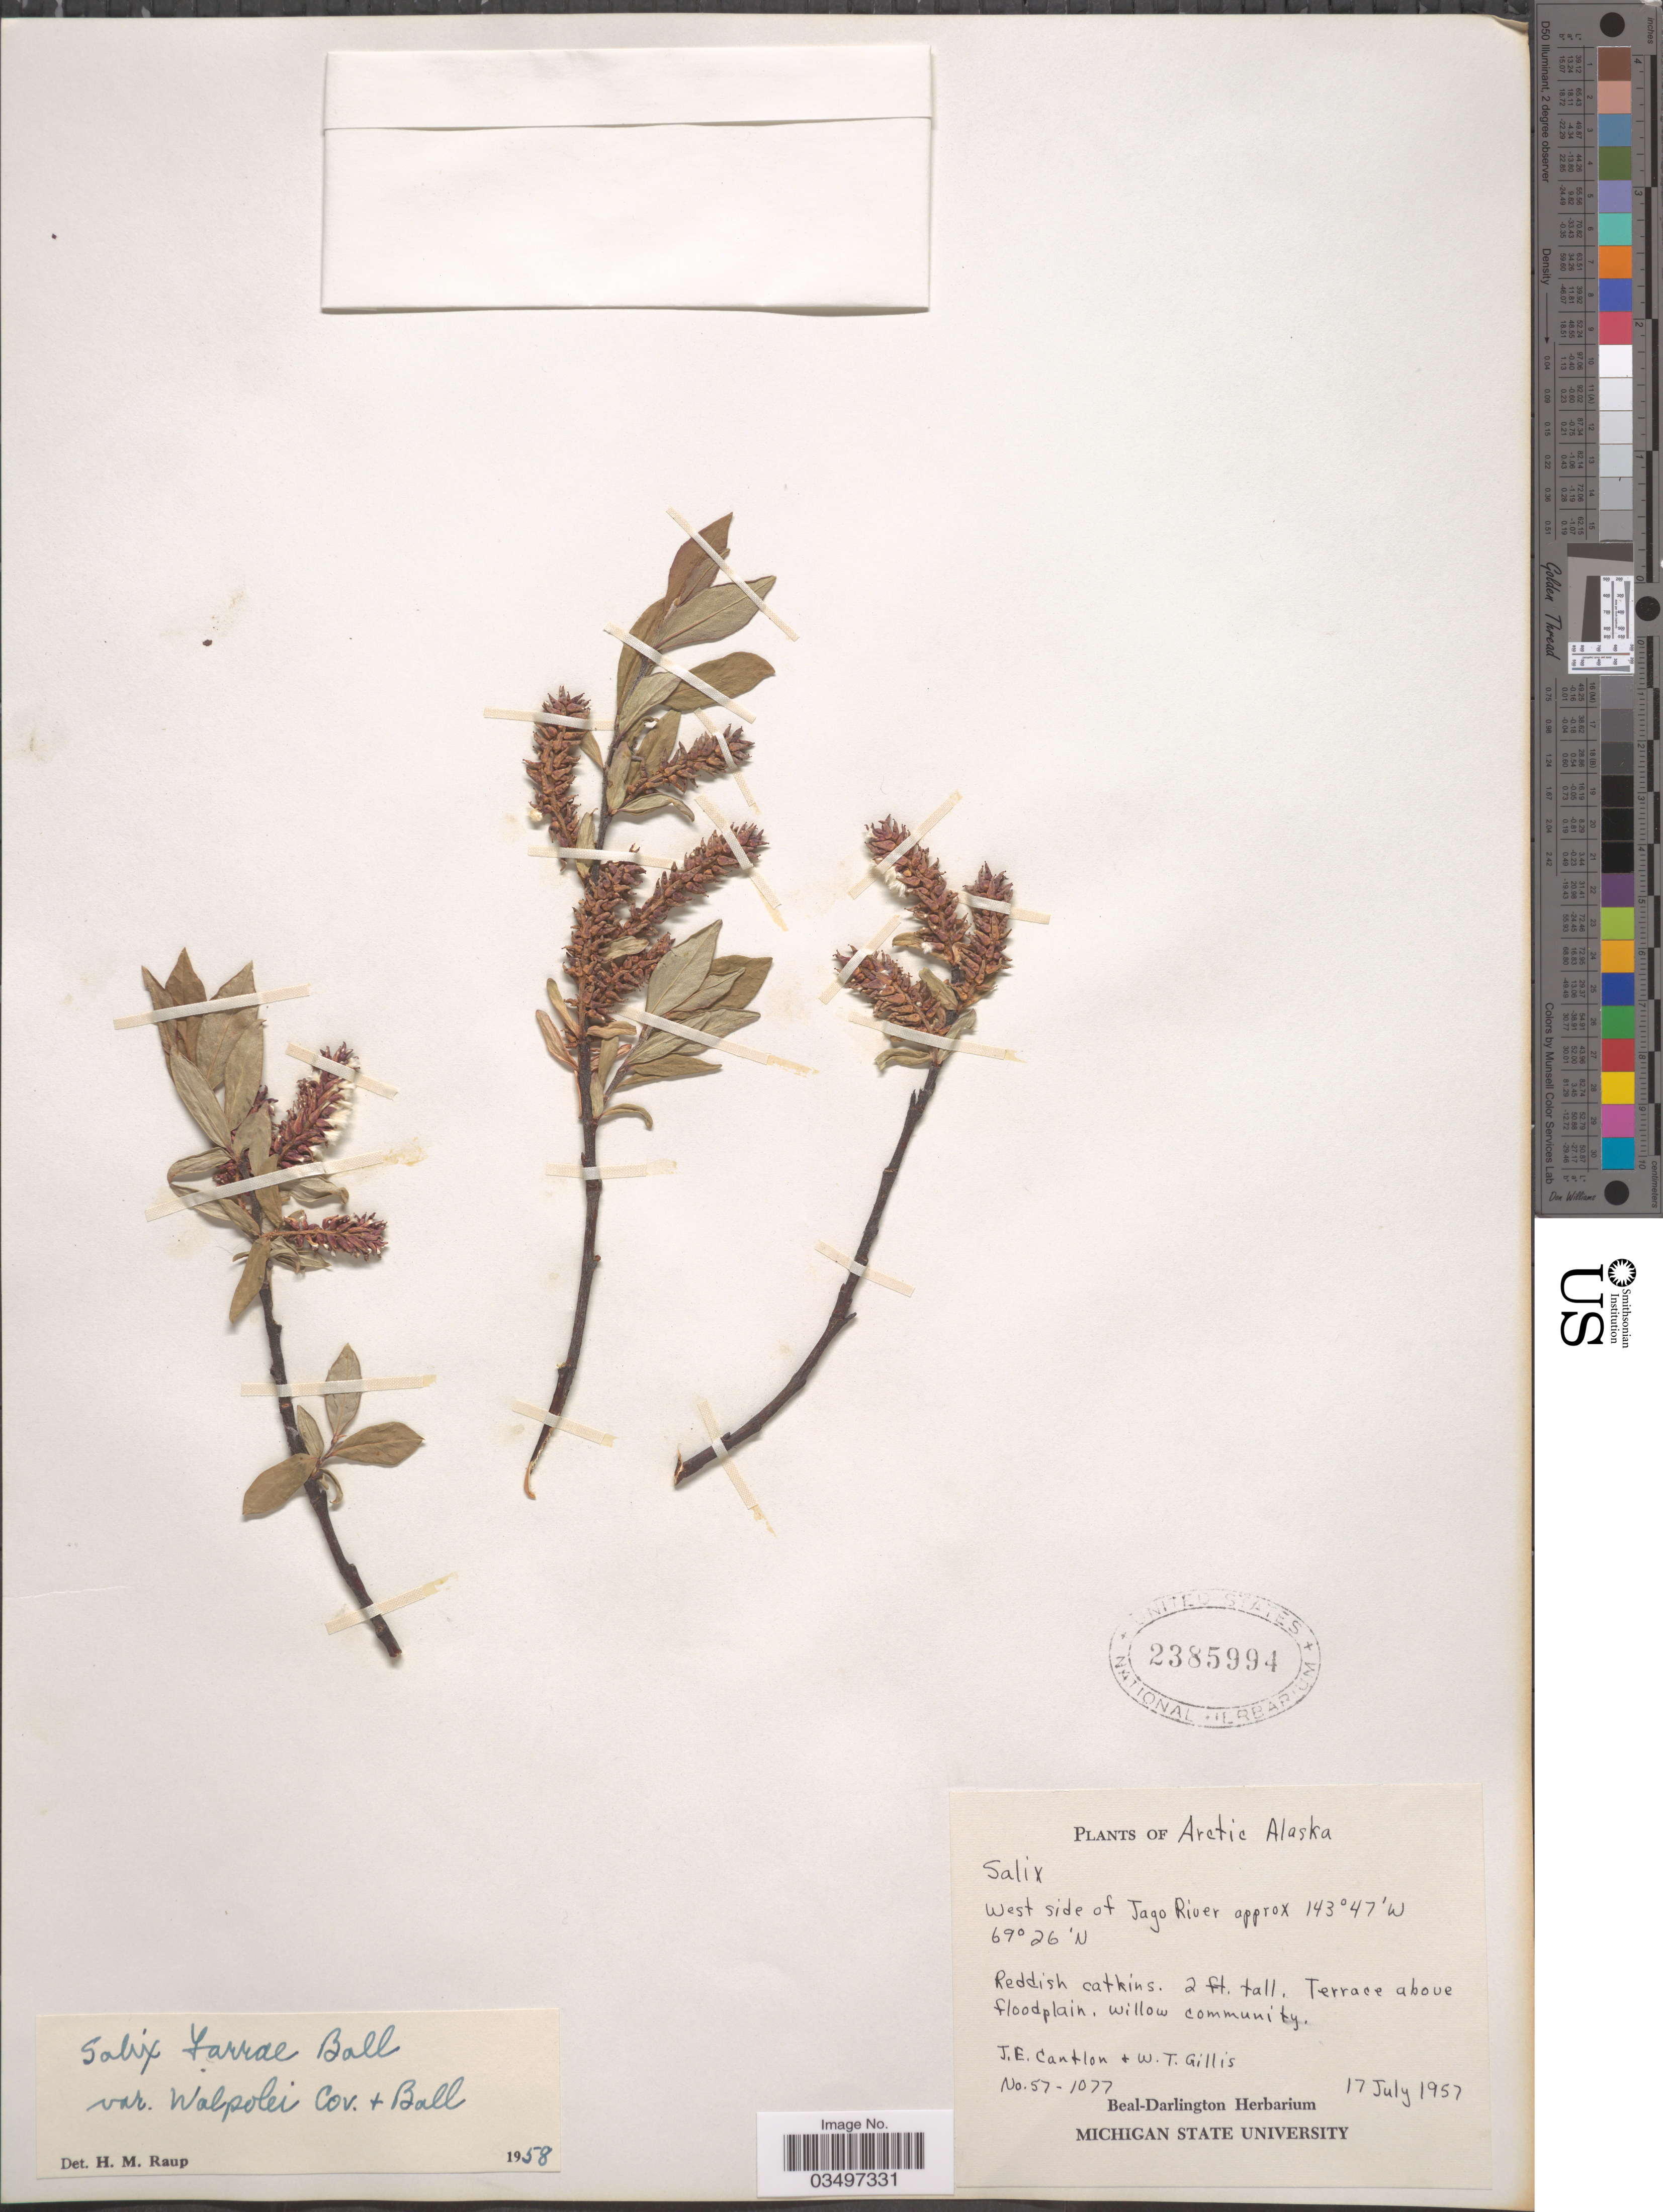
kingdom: Plantae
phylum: Tracheophyta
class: Magnoliopsida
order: Malpighiales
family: Salicaceae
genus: Salix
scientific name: Salix farrae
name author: C.R. Ball in Standl.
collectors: J. Cantlon & W. T. Gillis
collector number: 57-1077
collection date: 1957-07-17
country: United States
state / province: Alaska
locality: Arctic Alaska. West side of Jago River.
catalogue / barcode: US 2385994